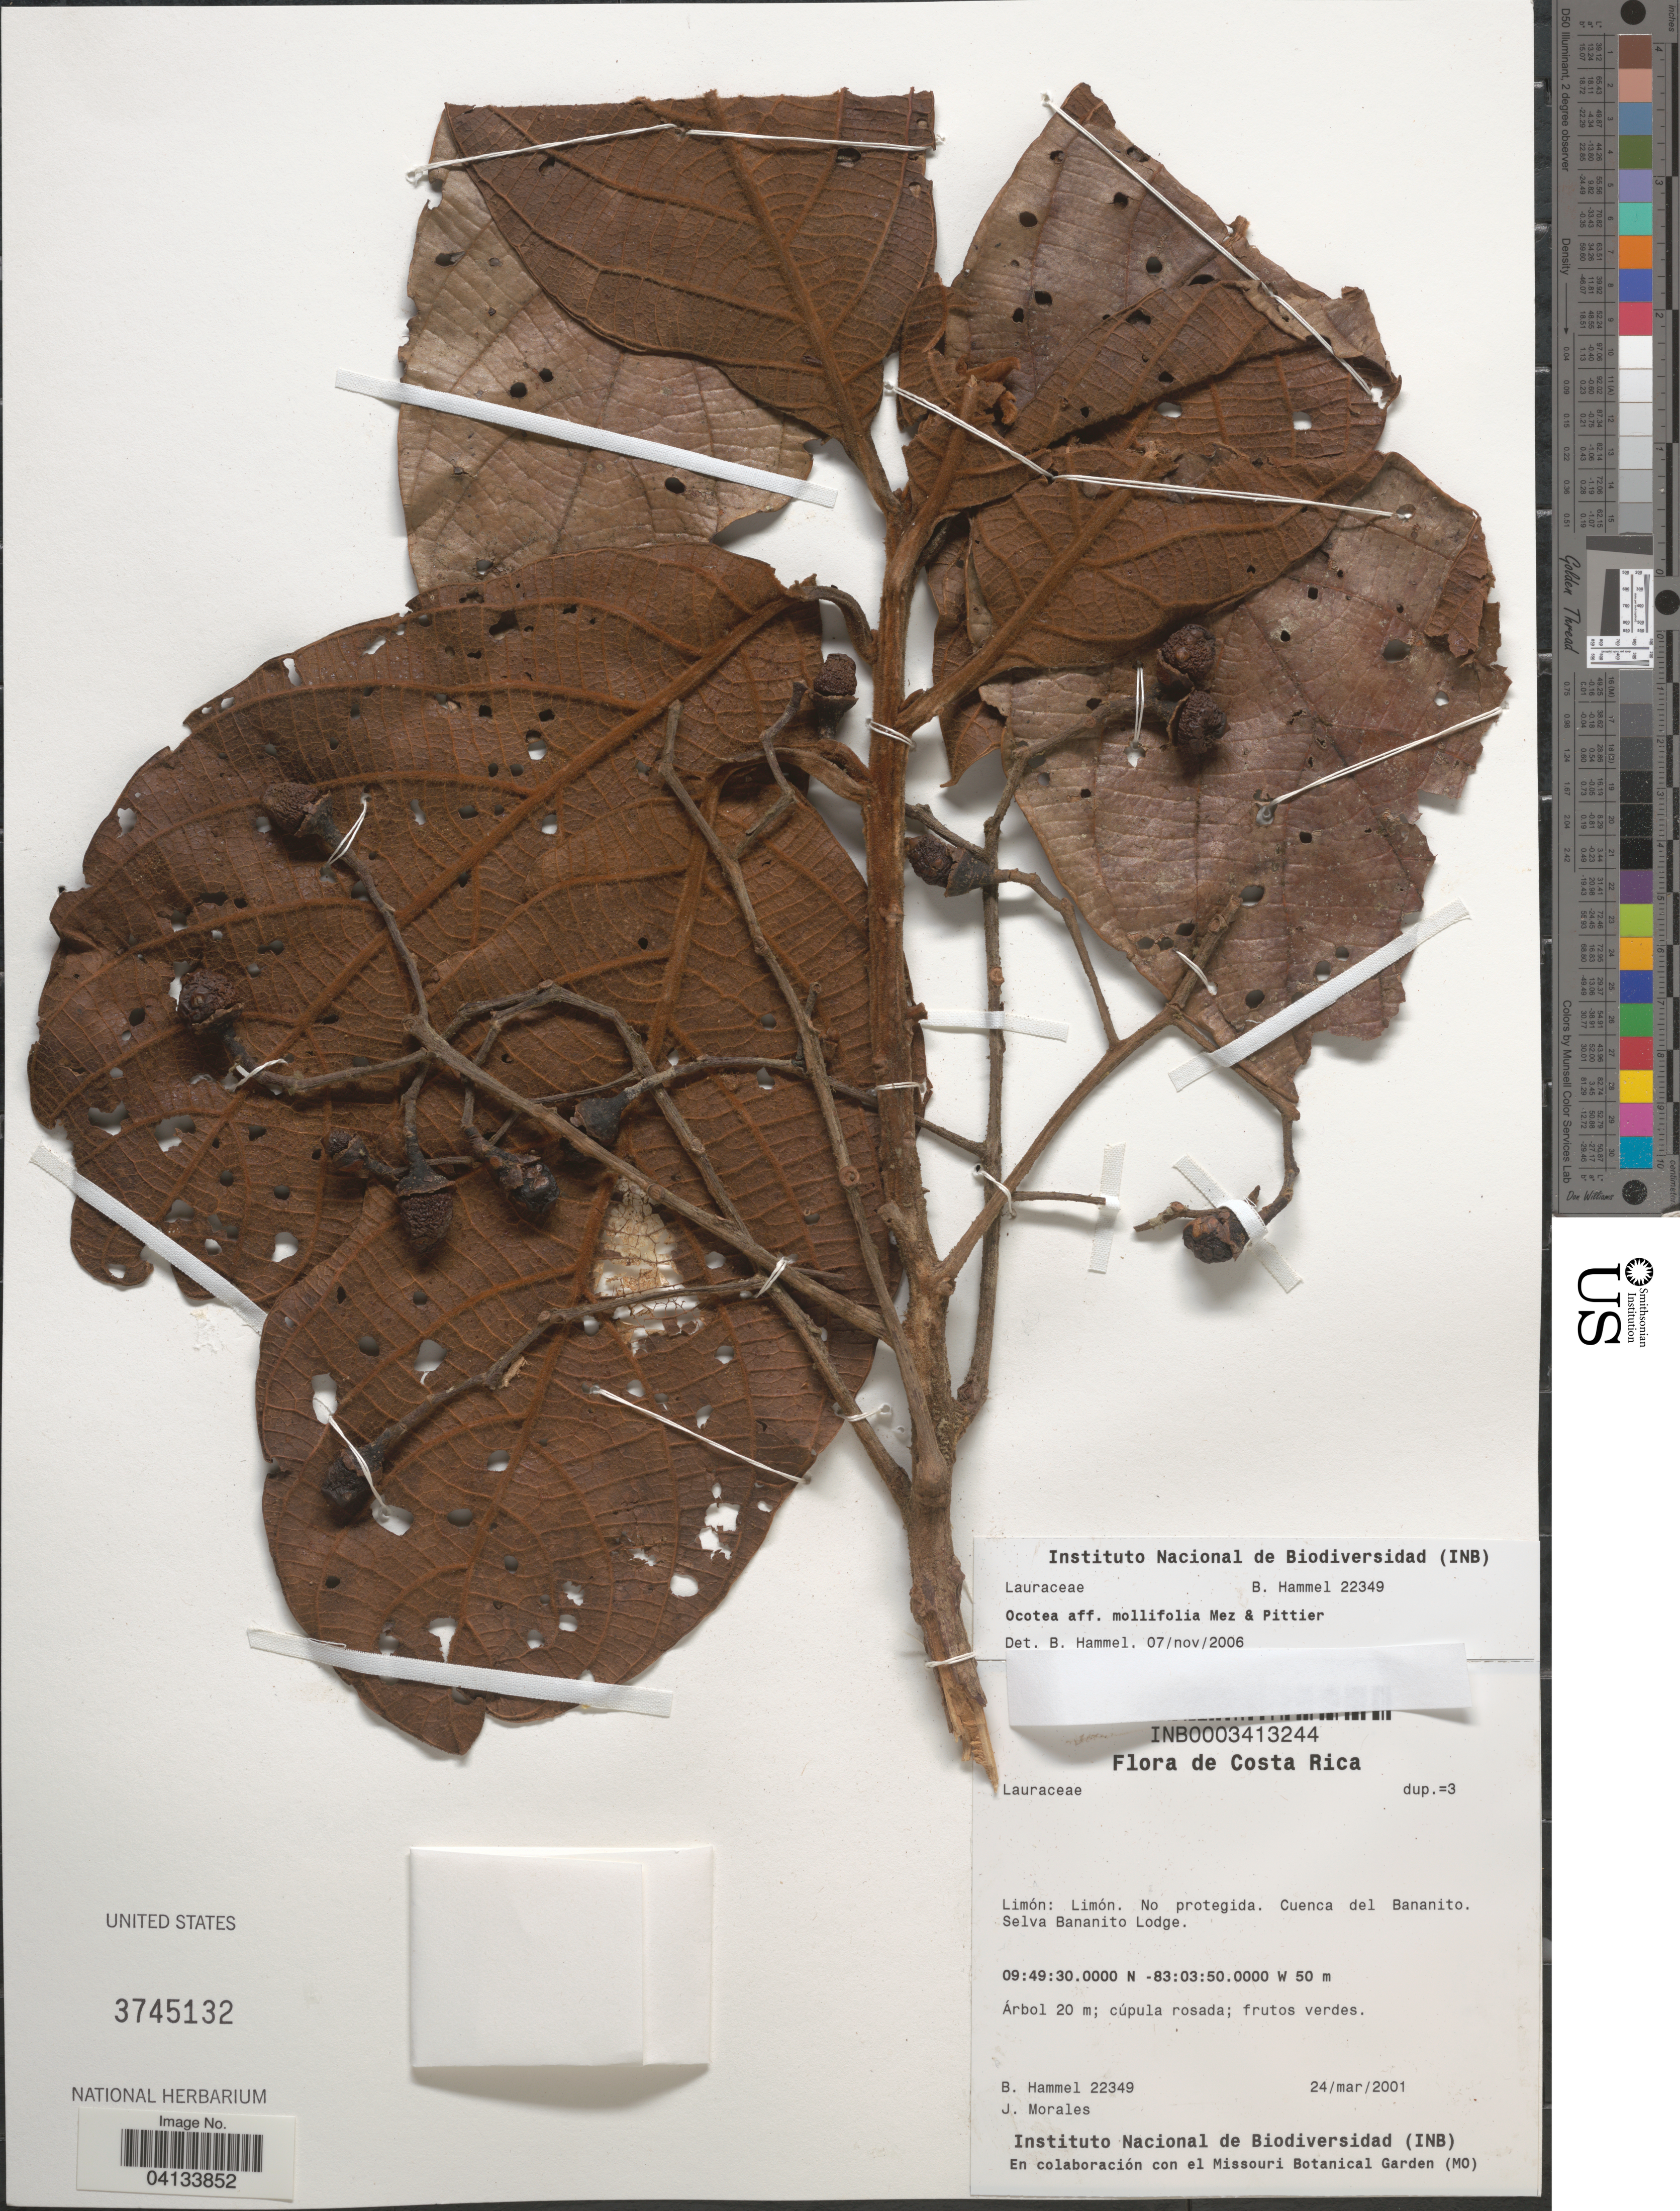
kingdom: Plantae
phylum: Tracheophyta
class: Magnoliopsida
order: Laurales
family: Lauraceae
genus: Ocotea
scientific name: Ocotea mollifolia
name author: Mez & Pittier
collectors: B. Hammel & J. Morales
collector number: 22349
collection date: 2001-03-24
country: Costa Rica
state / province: Limón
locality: Limón. No protegida. Cuenca del Bananito. Selva Bananito Lodge.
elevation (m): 50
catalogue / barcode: US 3745132